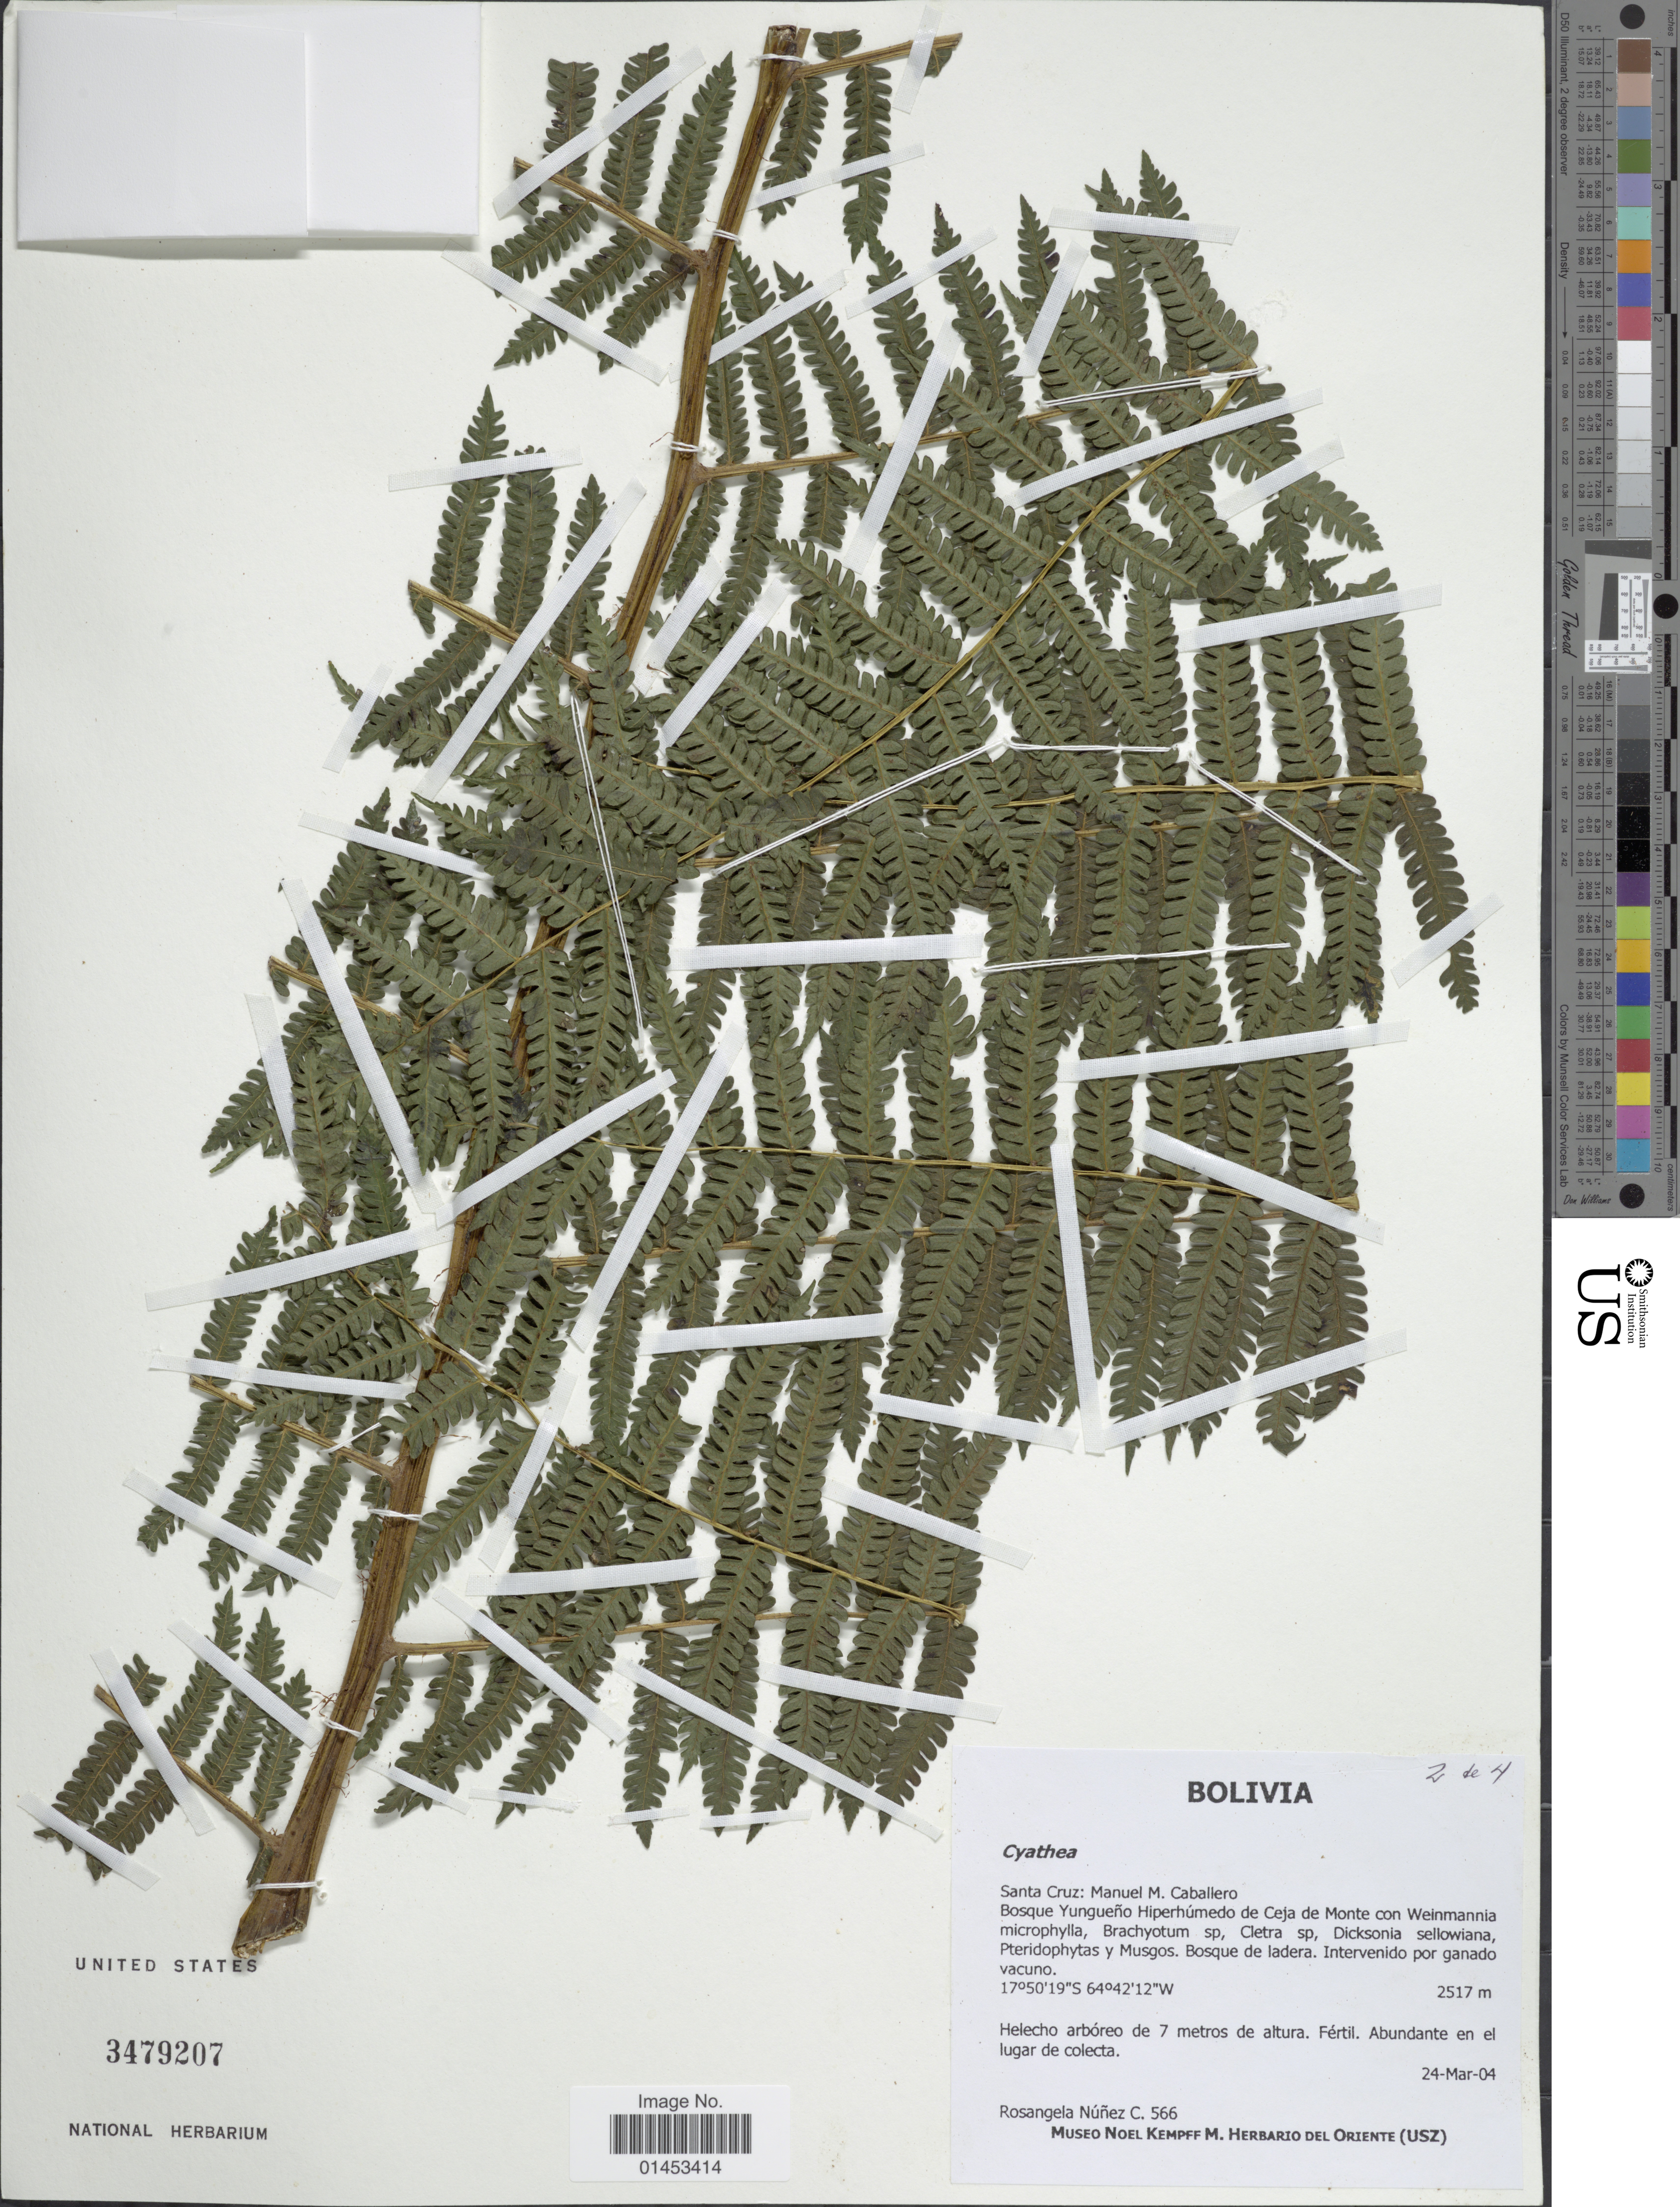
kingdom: Plantae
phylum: Tracheophyta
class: Polypodiopsida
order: Cyatheales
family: Cyatheaceae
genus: Cyathea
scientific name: Cyathea sp.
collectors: R. Núnez Cabrera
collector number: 566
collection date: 2004-03-24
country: Bolivia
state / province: Santa Cruz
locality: Santa Cruz: Manuel M. Caballero, Bosque Yungueno Hiperhumedo de Ceja de Monte con Weinmannia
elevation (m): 2517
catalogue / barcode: US 3479207